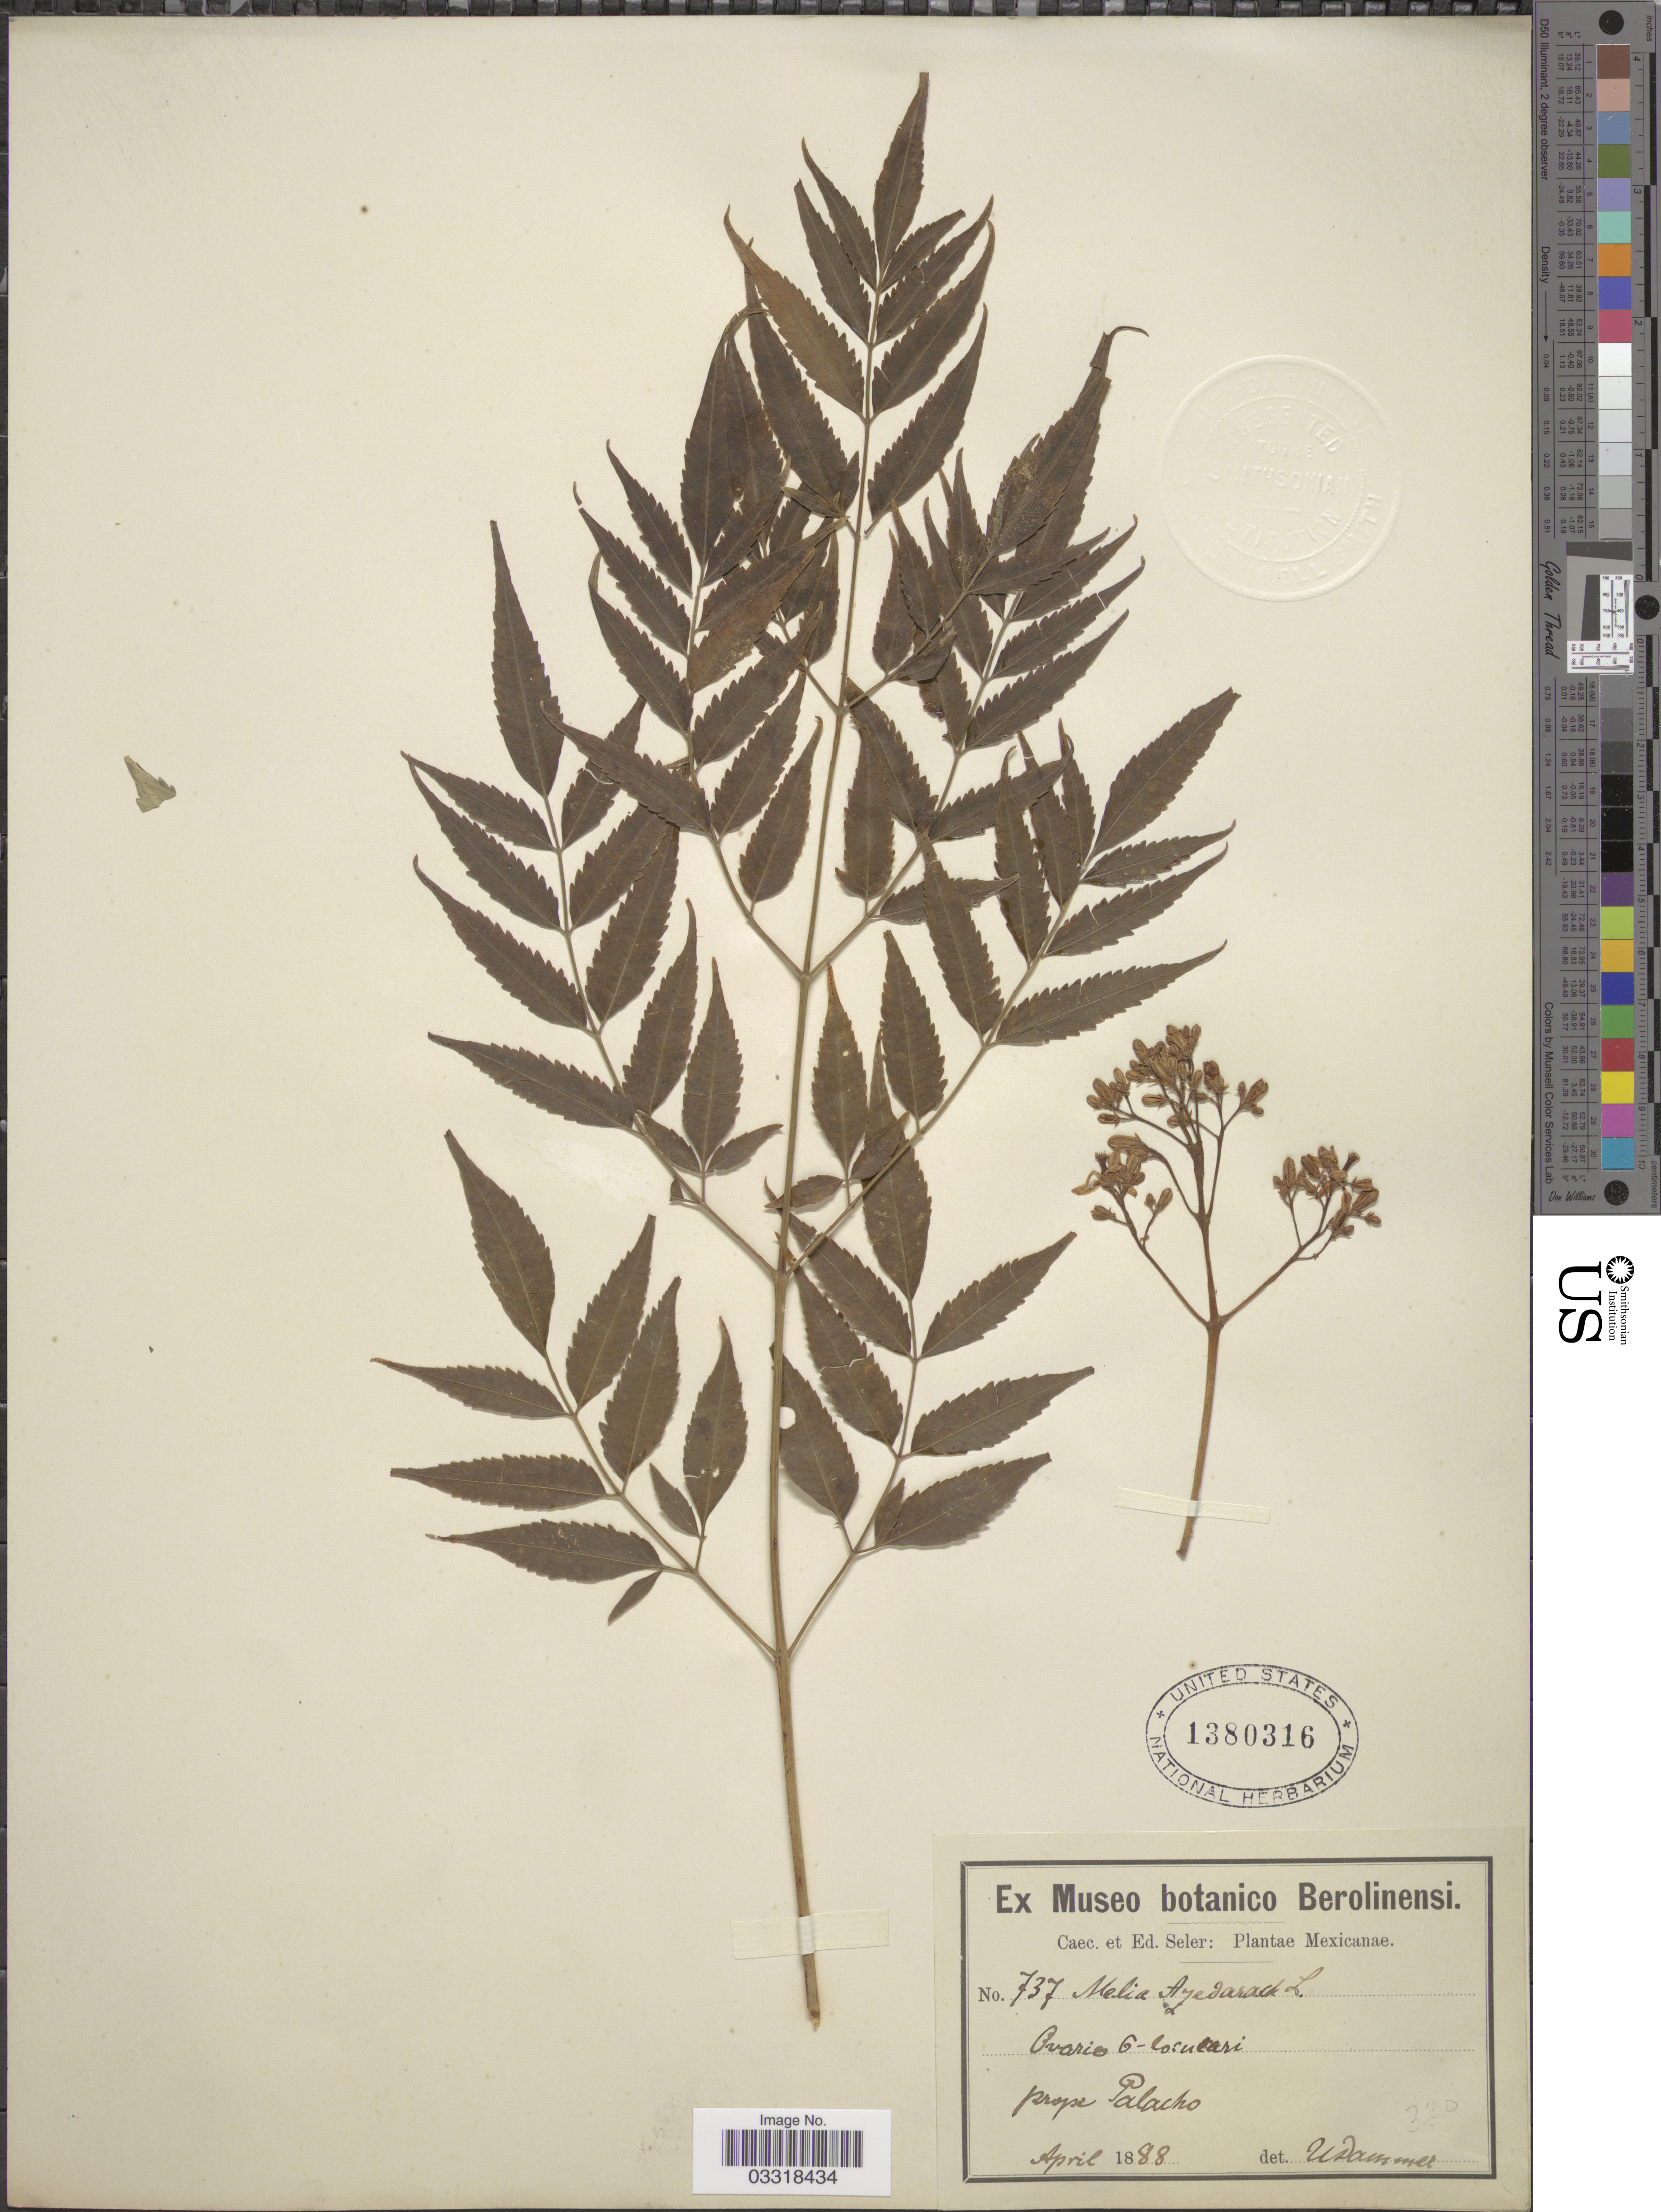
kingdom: Plantae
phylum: Tracheophyta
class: Magnoliopsida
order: Sapindales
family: Meliaceae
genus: Melia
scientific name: Melia azedarach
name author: L.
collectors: ex Caec. et Ed Seler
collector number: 737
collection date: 1888-04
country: Mexico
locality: Prope Palacho.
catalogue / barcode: US 1380316